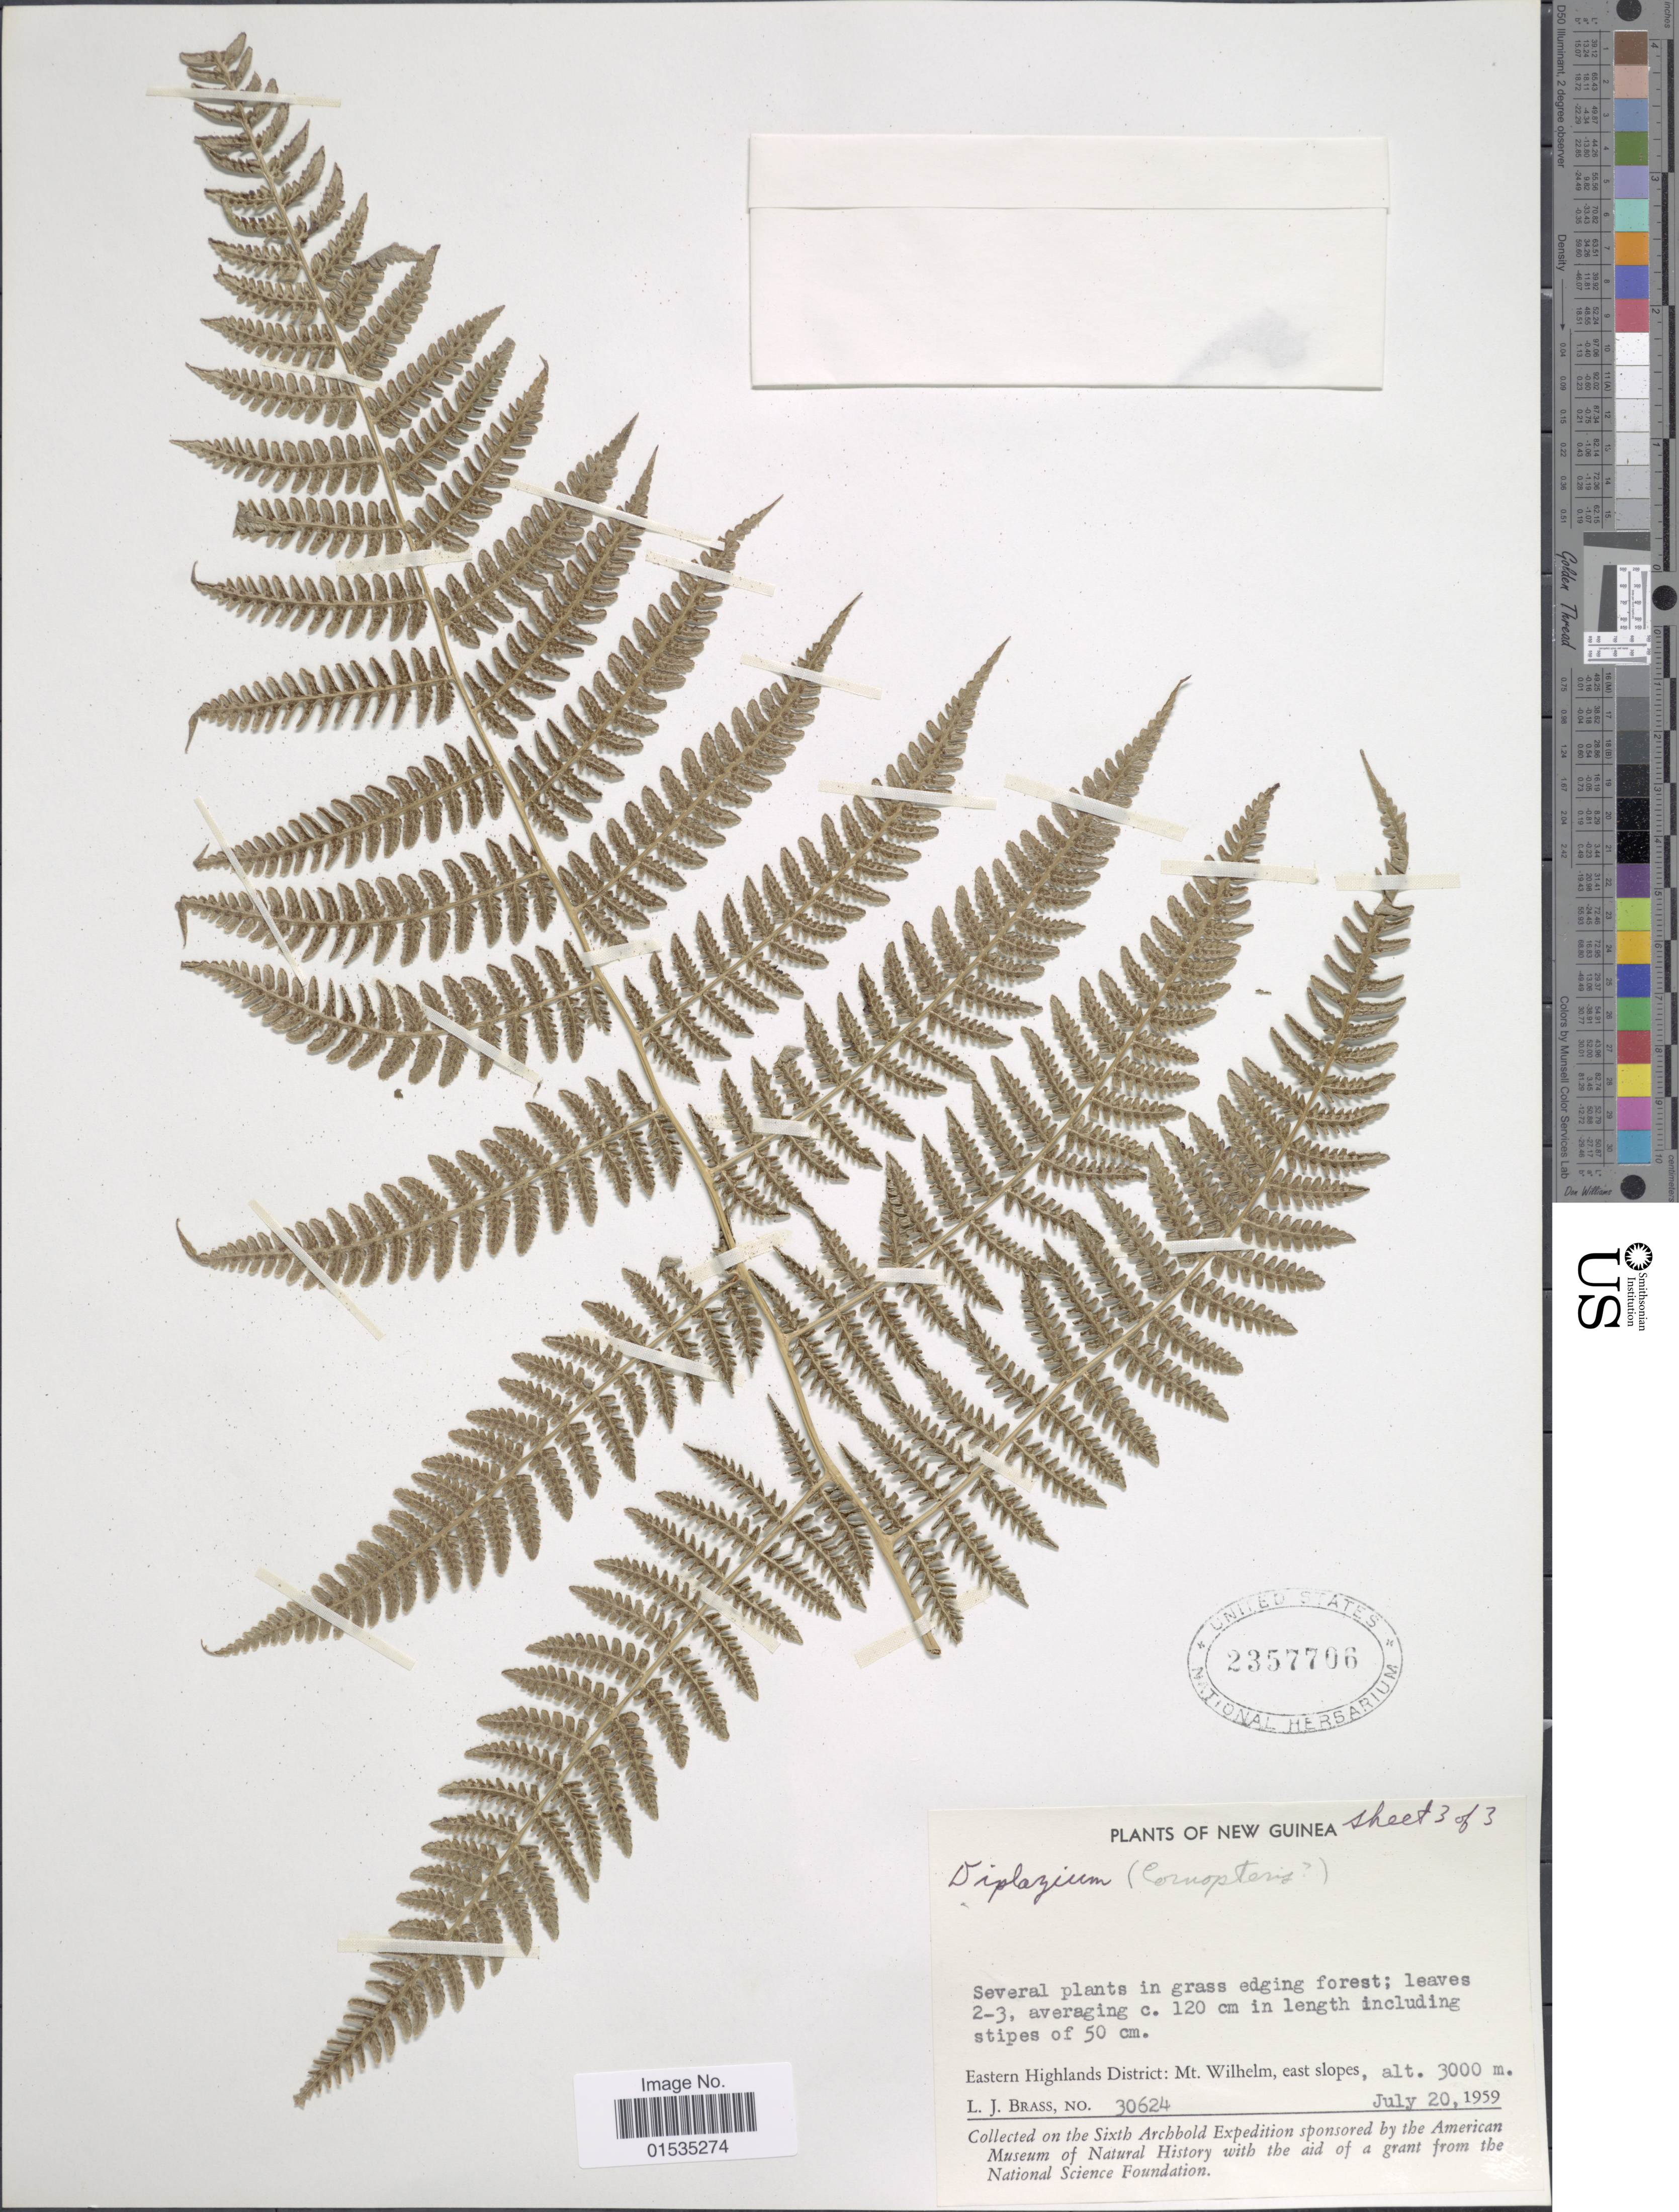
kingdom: Plantae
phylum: Tracheophyta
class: Polypodiopsida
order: Polypodiales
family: Athyriaceae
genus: Diplazium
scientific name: Diplazium sp.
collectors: L. J. Brass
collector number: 30624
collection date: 1959-07-20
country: Papua New Guinea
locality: New Guinea, Eastern Highlands District: Mt. Wilhelm east slopes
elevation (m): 3000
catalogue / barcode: US 2387706